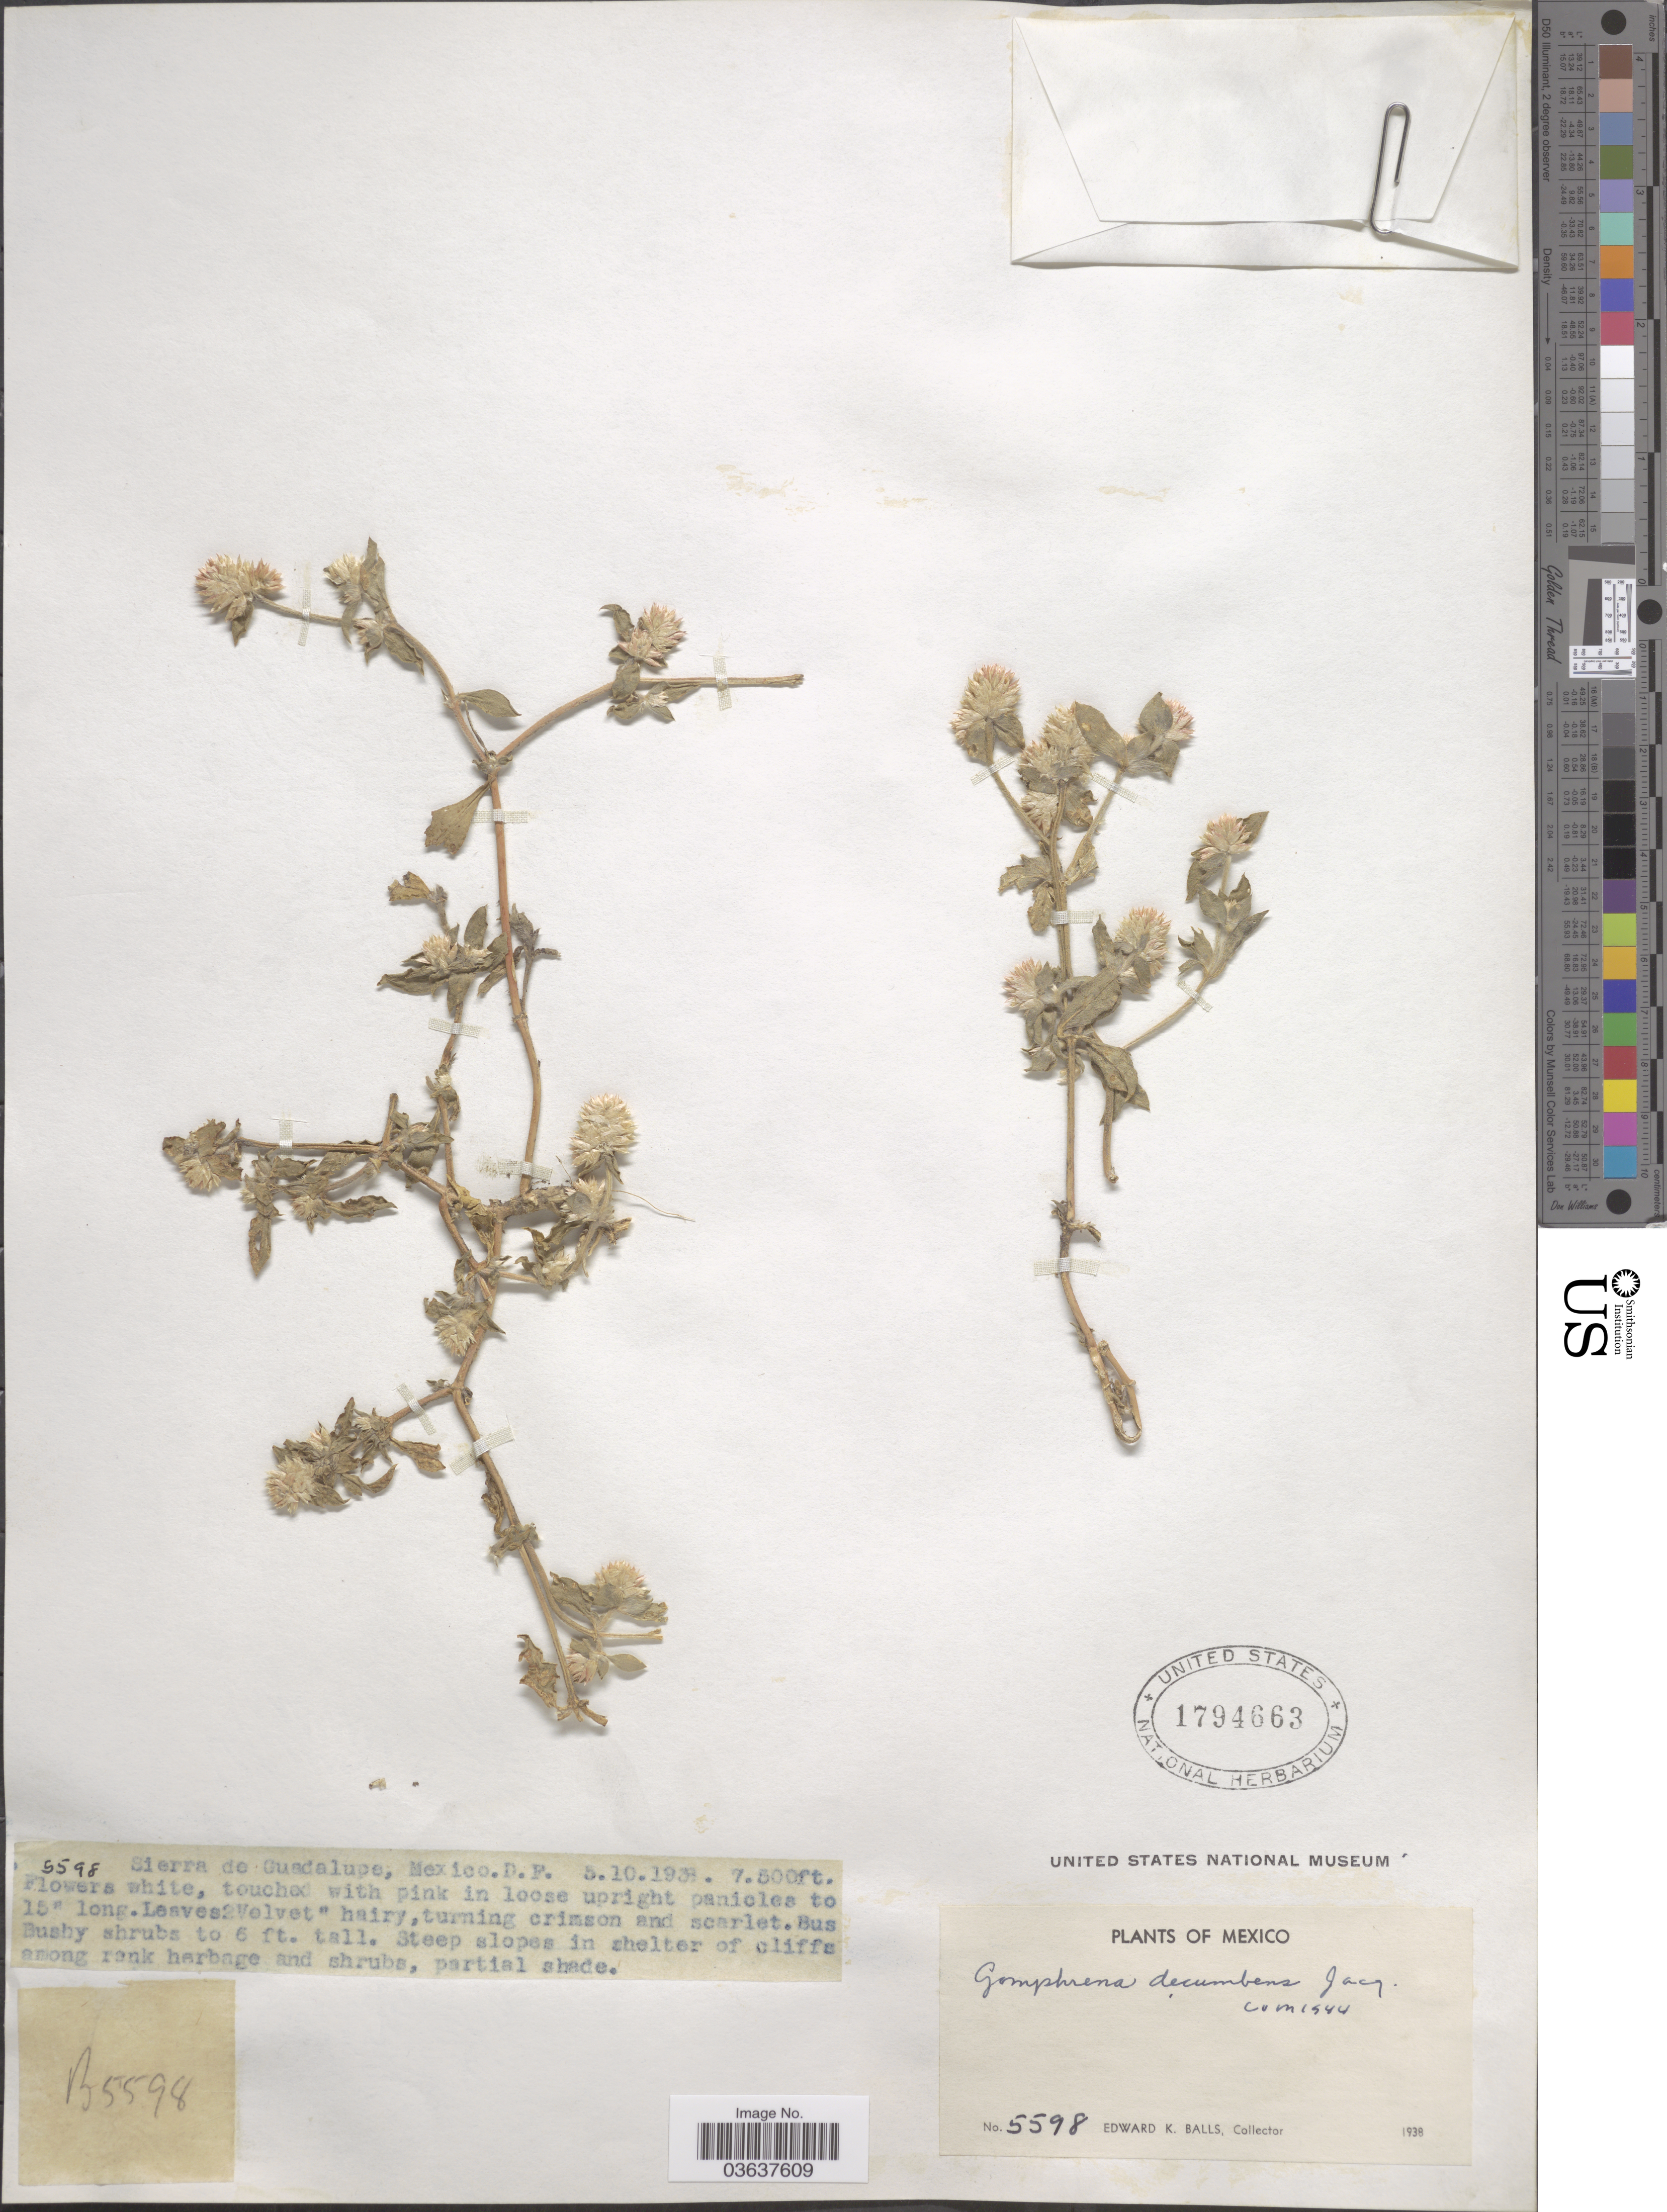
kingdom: Plantae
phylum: Tracheophyta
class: Magnoliopsida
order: Caryophyllales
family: Amaranthaceae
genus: Gomphrena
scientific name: Gomphrena decumbens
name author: Jacq.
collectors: E. K. Balls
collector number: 5598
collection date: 1938-10-05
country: Mexico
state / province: Distrito Federal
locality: Sierra de Guadalupe.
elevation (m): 2286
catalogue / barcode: US 1794663